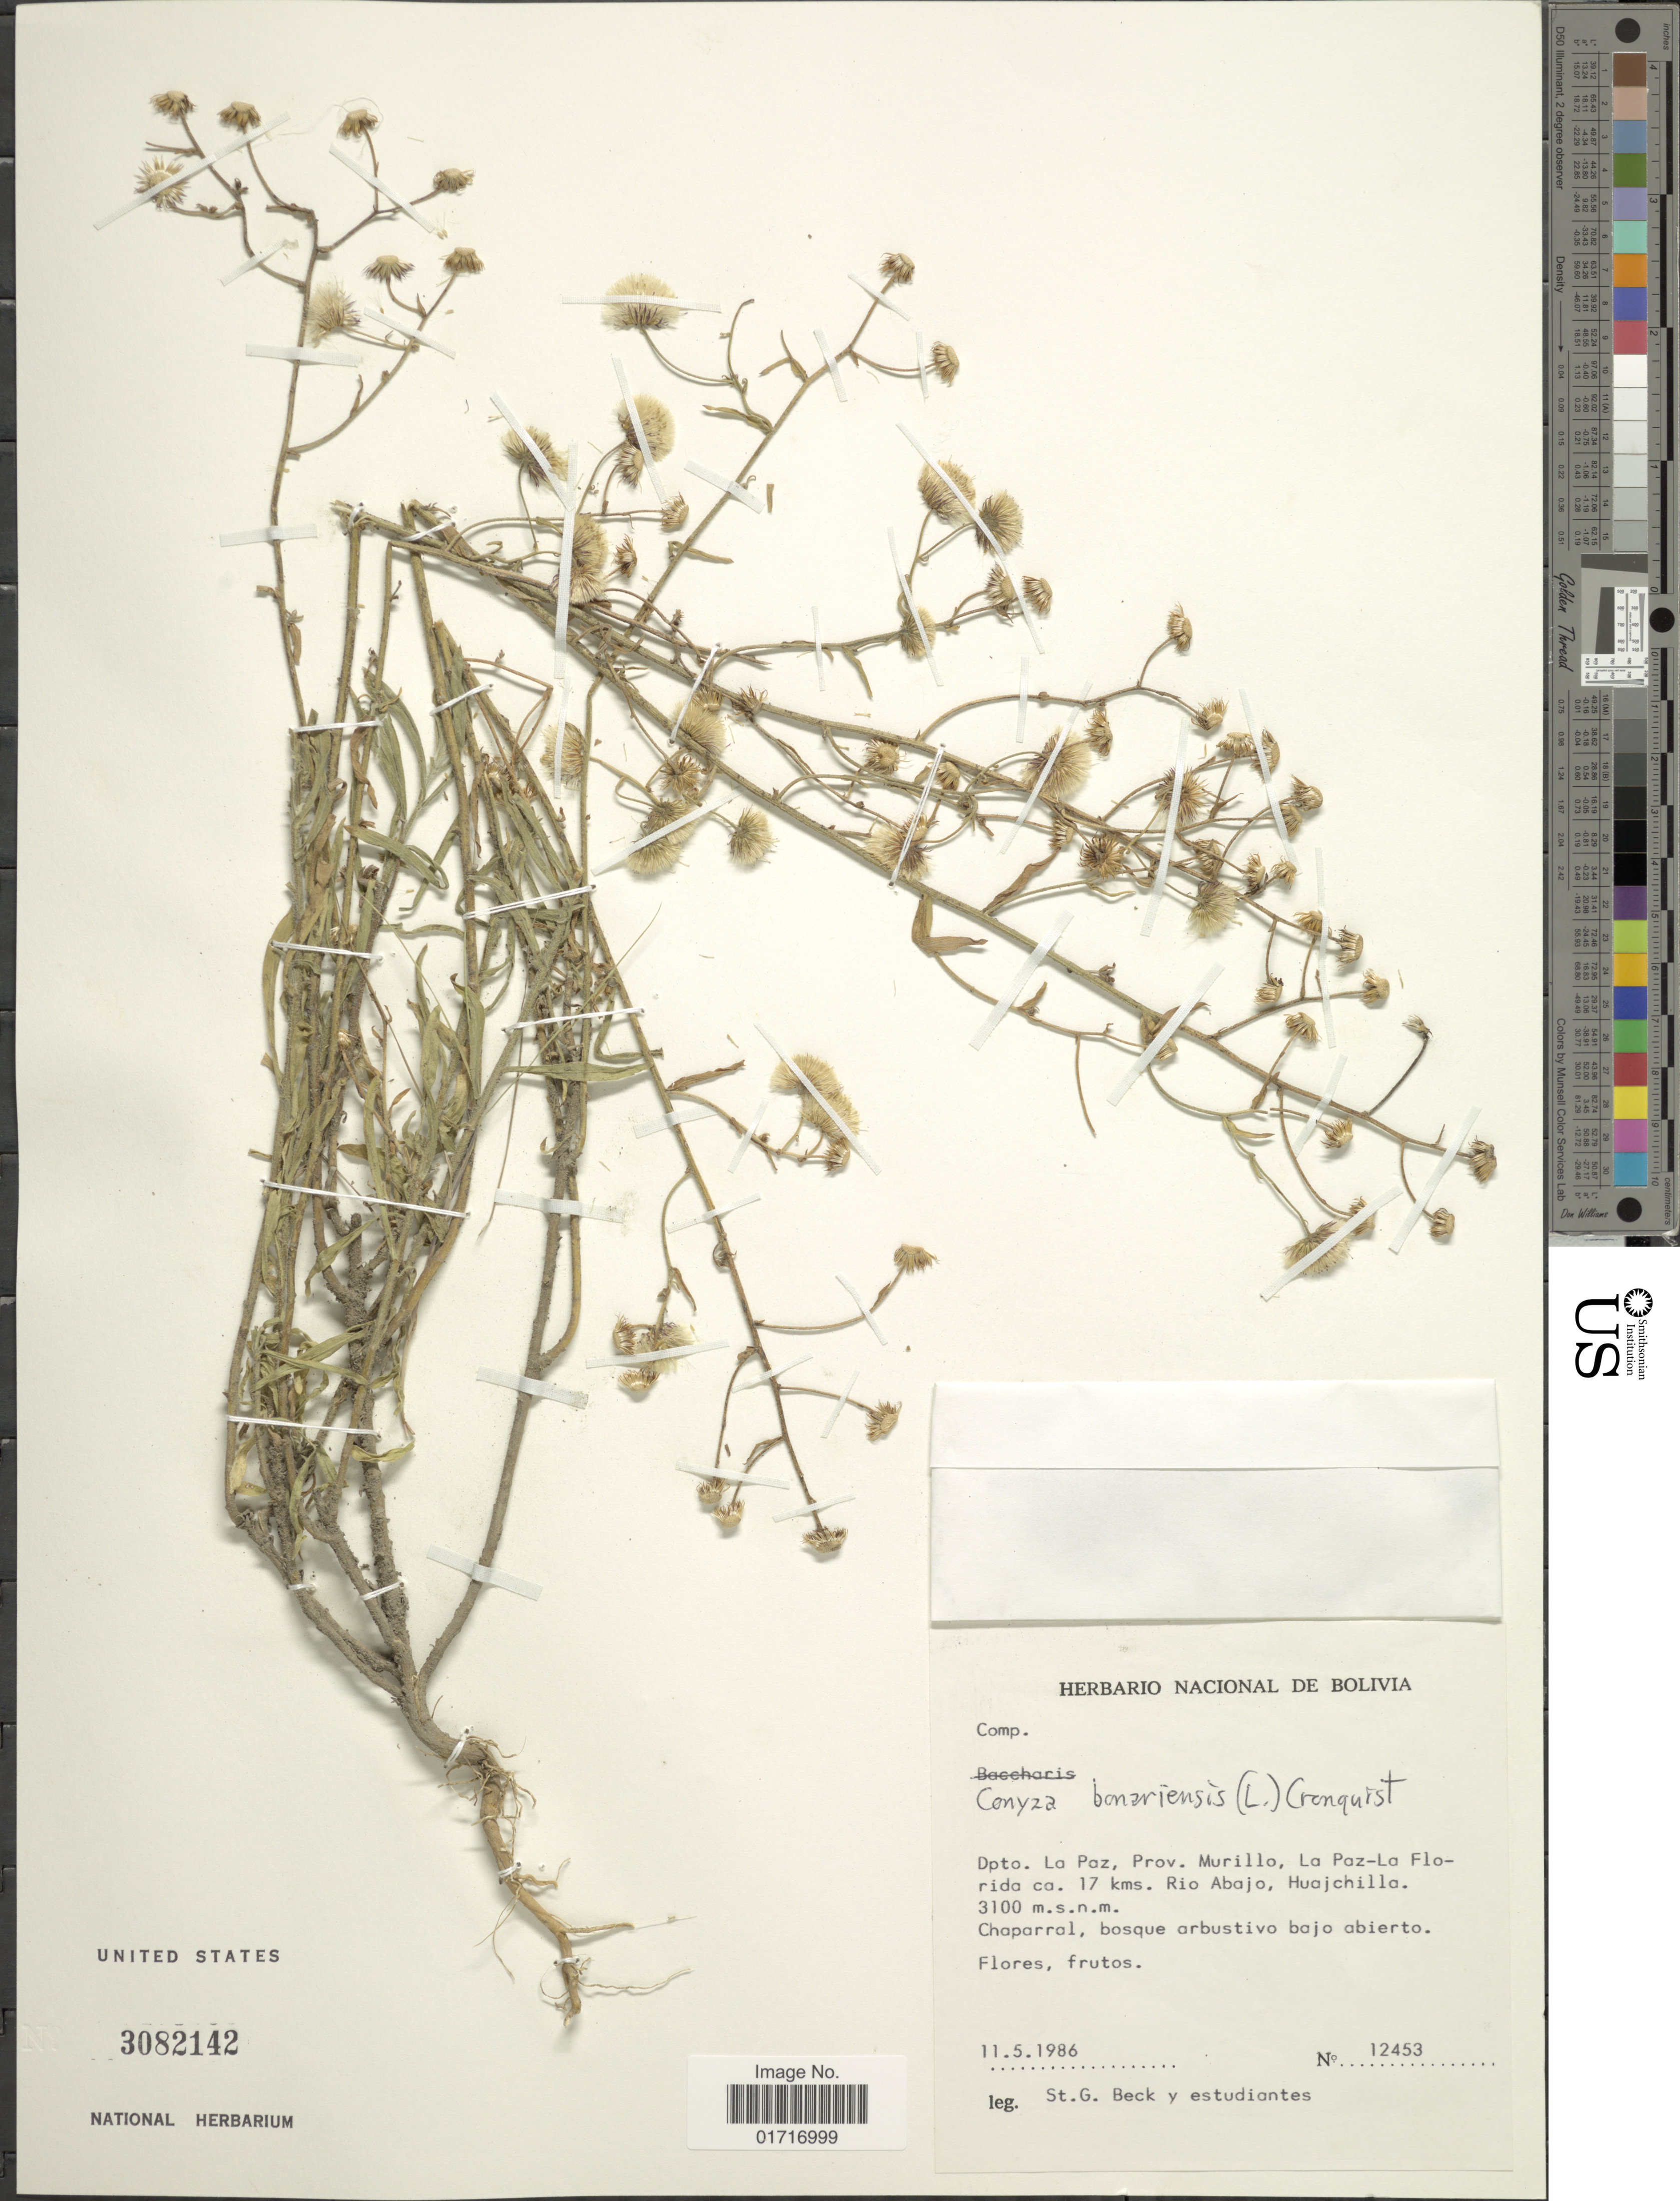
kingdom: Plantae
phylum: Tracheophyta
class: Magnoliopsida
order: Asterales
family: Asteraceae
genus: Conyza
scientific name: Conyza bonariensis var. leiotheca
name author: (S.F. Blake) Cuatrec.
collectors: S. G. Beck & Students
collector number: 12453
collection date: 1986-05-11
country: Bolivia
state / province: La Paz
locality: Dpto.La Paz. Prov. Murillo, La Paz-La Flo-rida ca. 17 kms, Rio Abajo, Huajchilla.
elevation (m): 3100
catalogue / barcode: US 3082142